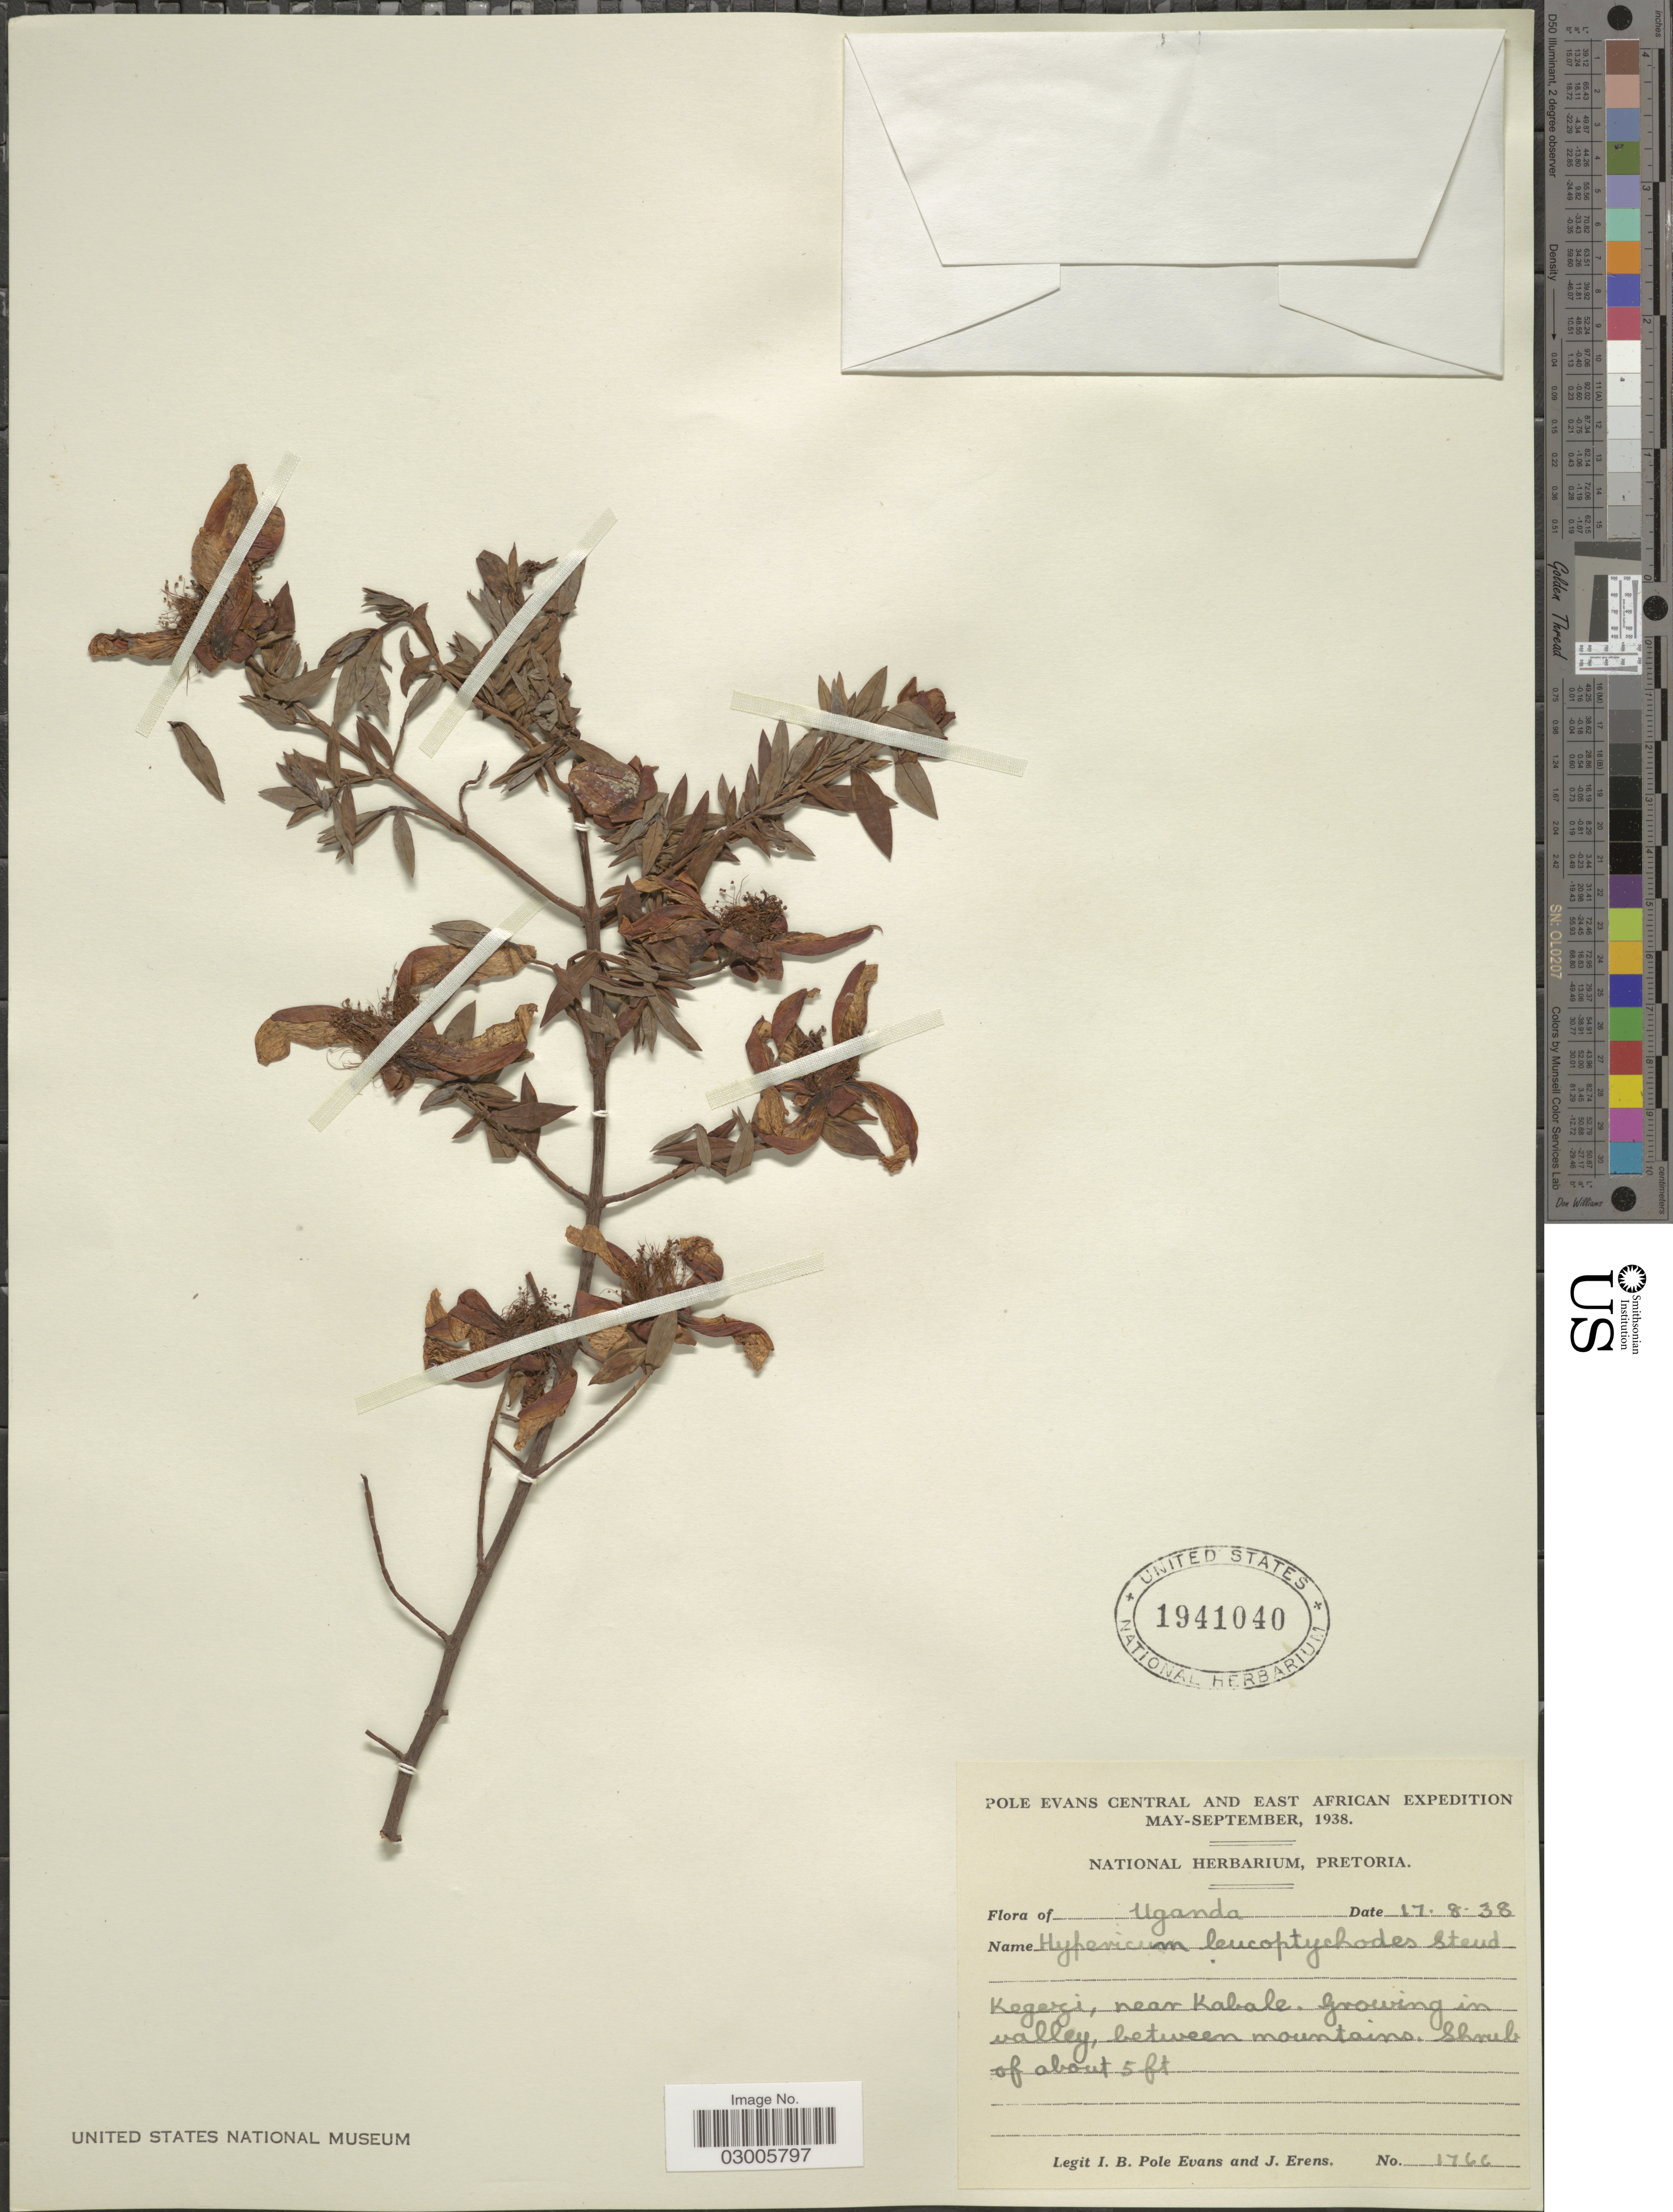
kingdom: Plantae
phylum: Tracheophyta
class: Magnoliopsida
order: Malpighiales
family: Hypericaceae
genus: Hypericum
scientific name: Hypericum leucoptychodes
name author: Steud. ex A. Rich.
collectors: I. B. Pole-Evans & J. Erens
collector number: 1766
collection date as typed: Transcribed d/m/y: 17/8/38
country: Uganda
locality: Kegeri, near Kabale.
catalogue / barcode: US 1941040